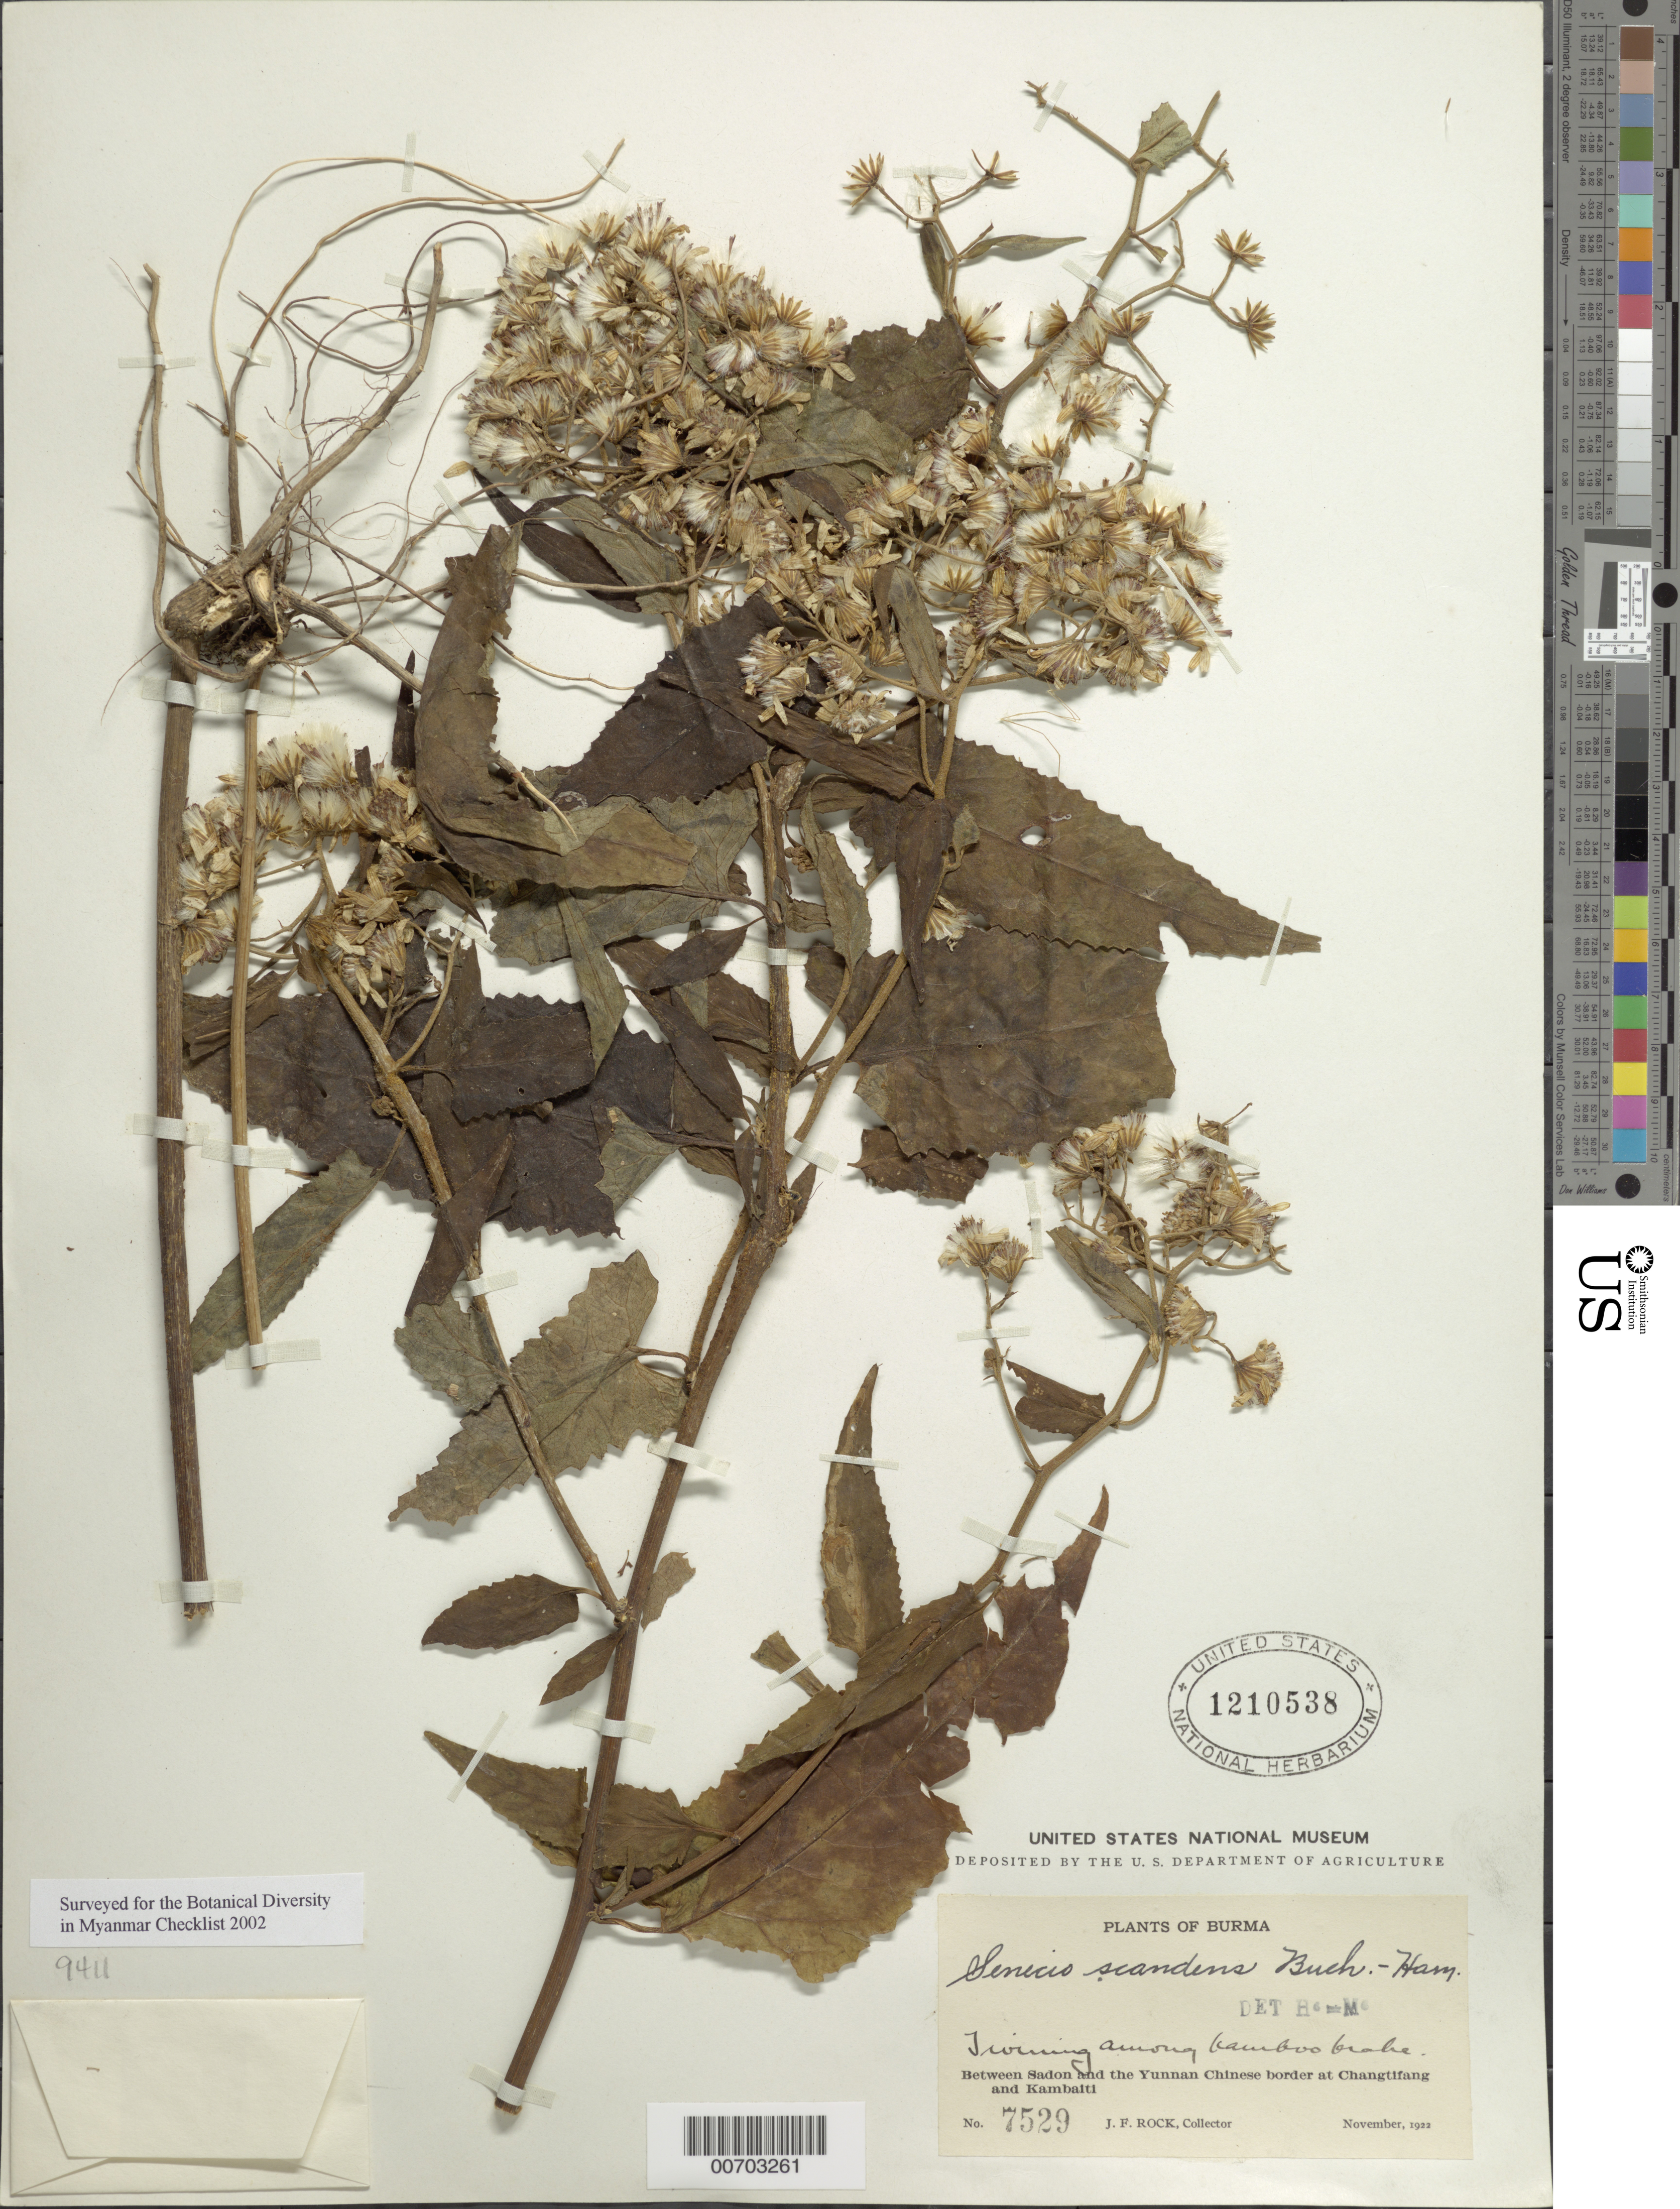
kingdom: Plantae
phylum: Tracheophyta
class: Magnoliopsida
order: Asterales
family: Asteraceae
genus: Senecio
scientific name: Senecio scandens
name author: Buch.-Ham. ex D. Don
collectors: J. F. Rock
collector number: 7529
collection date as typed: Nov 1922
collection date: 1922-11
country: Myanmar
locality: Betw. Sadon and Yunnan Chines border at Chagntifang and Kambaiti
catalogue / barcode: US 1210538